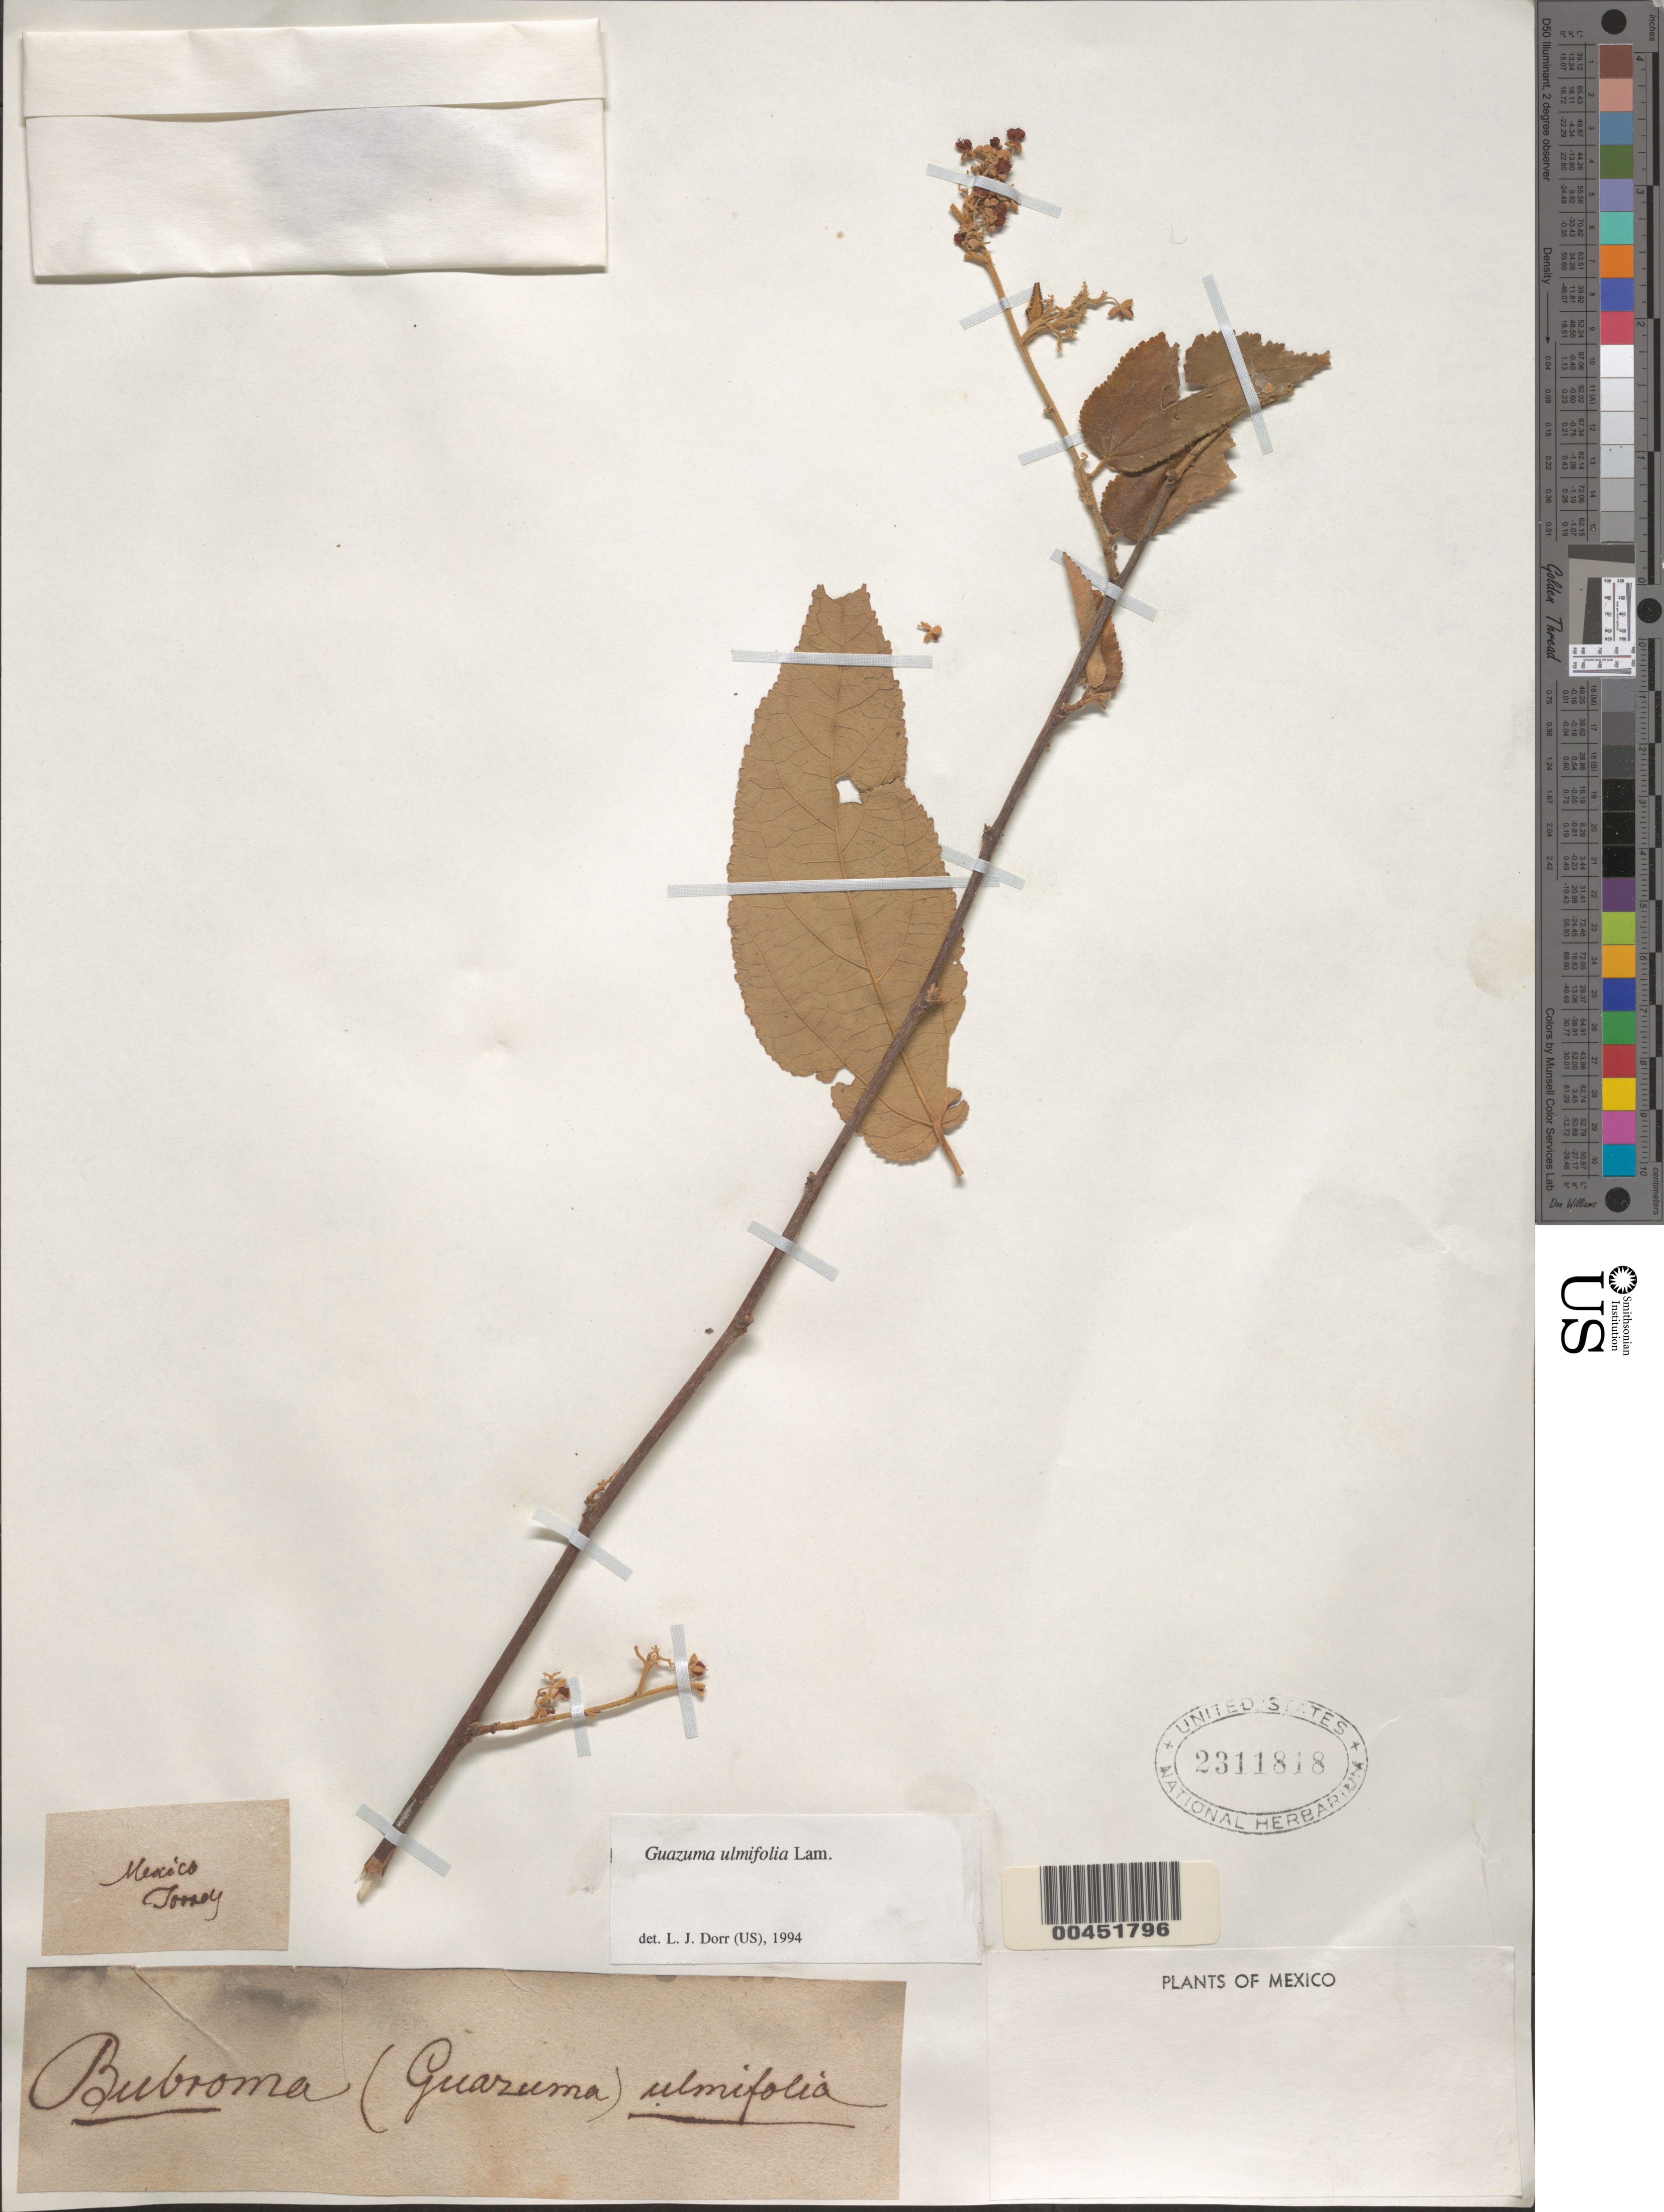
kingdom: Plantae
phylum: Tracheophyta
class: Magnoliopsida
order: Malvales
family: Malvaceae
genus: Guazuma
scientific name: Guazuma ulmifolia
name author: Lam.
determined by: Dorr, L. J., (BOT), Smithsonian Institution - National Museum of Natural History (UNITED STATES)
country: Mexico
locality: Torrey (?)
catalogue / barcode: US 2311818